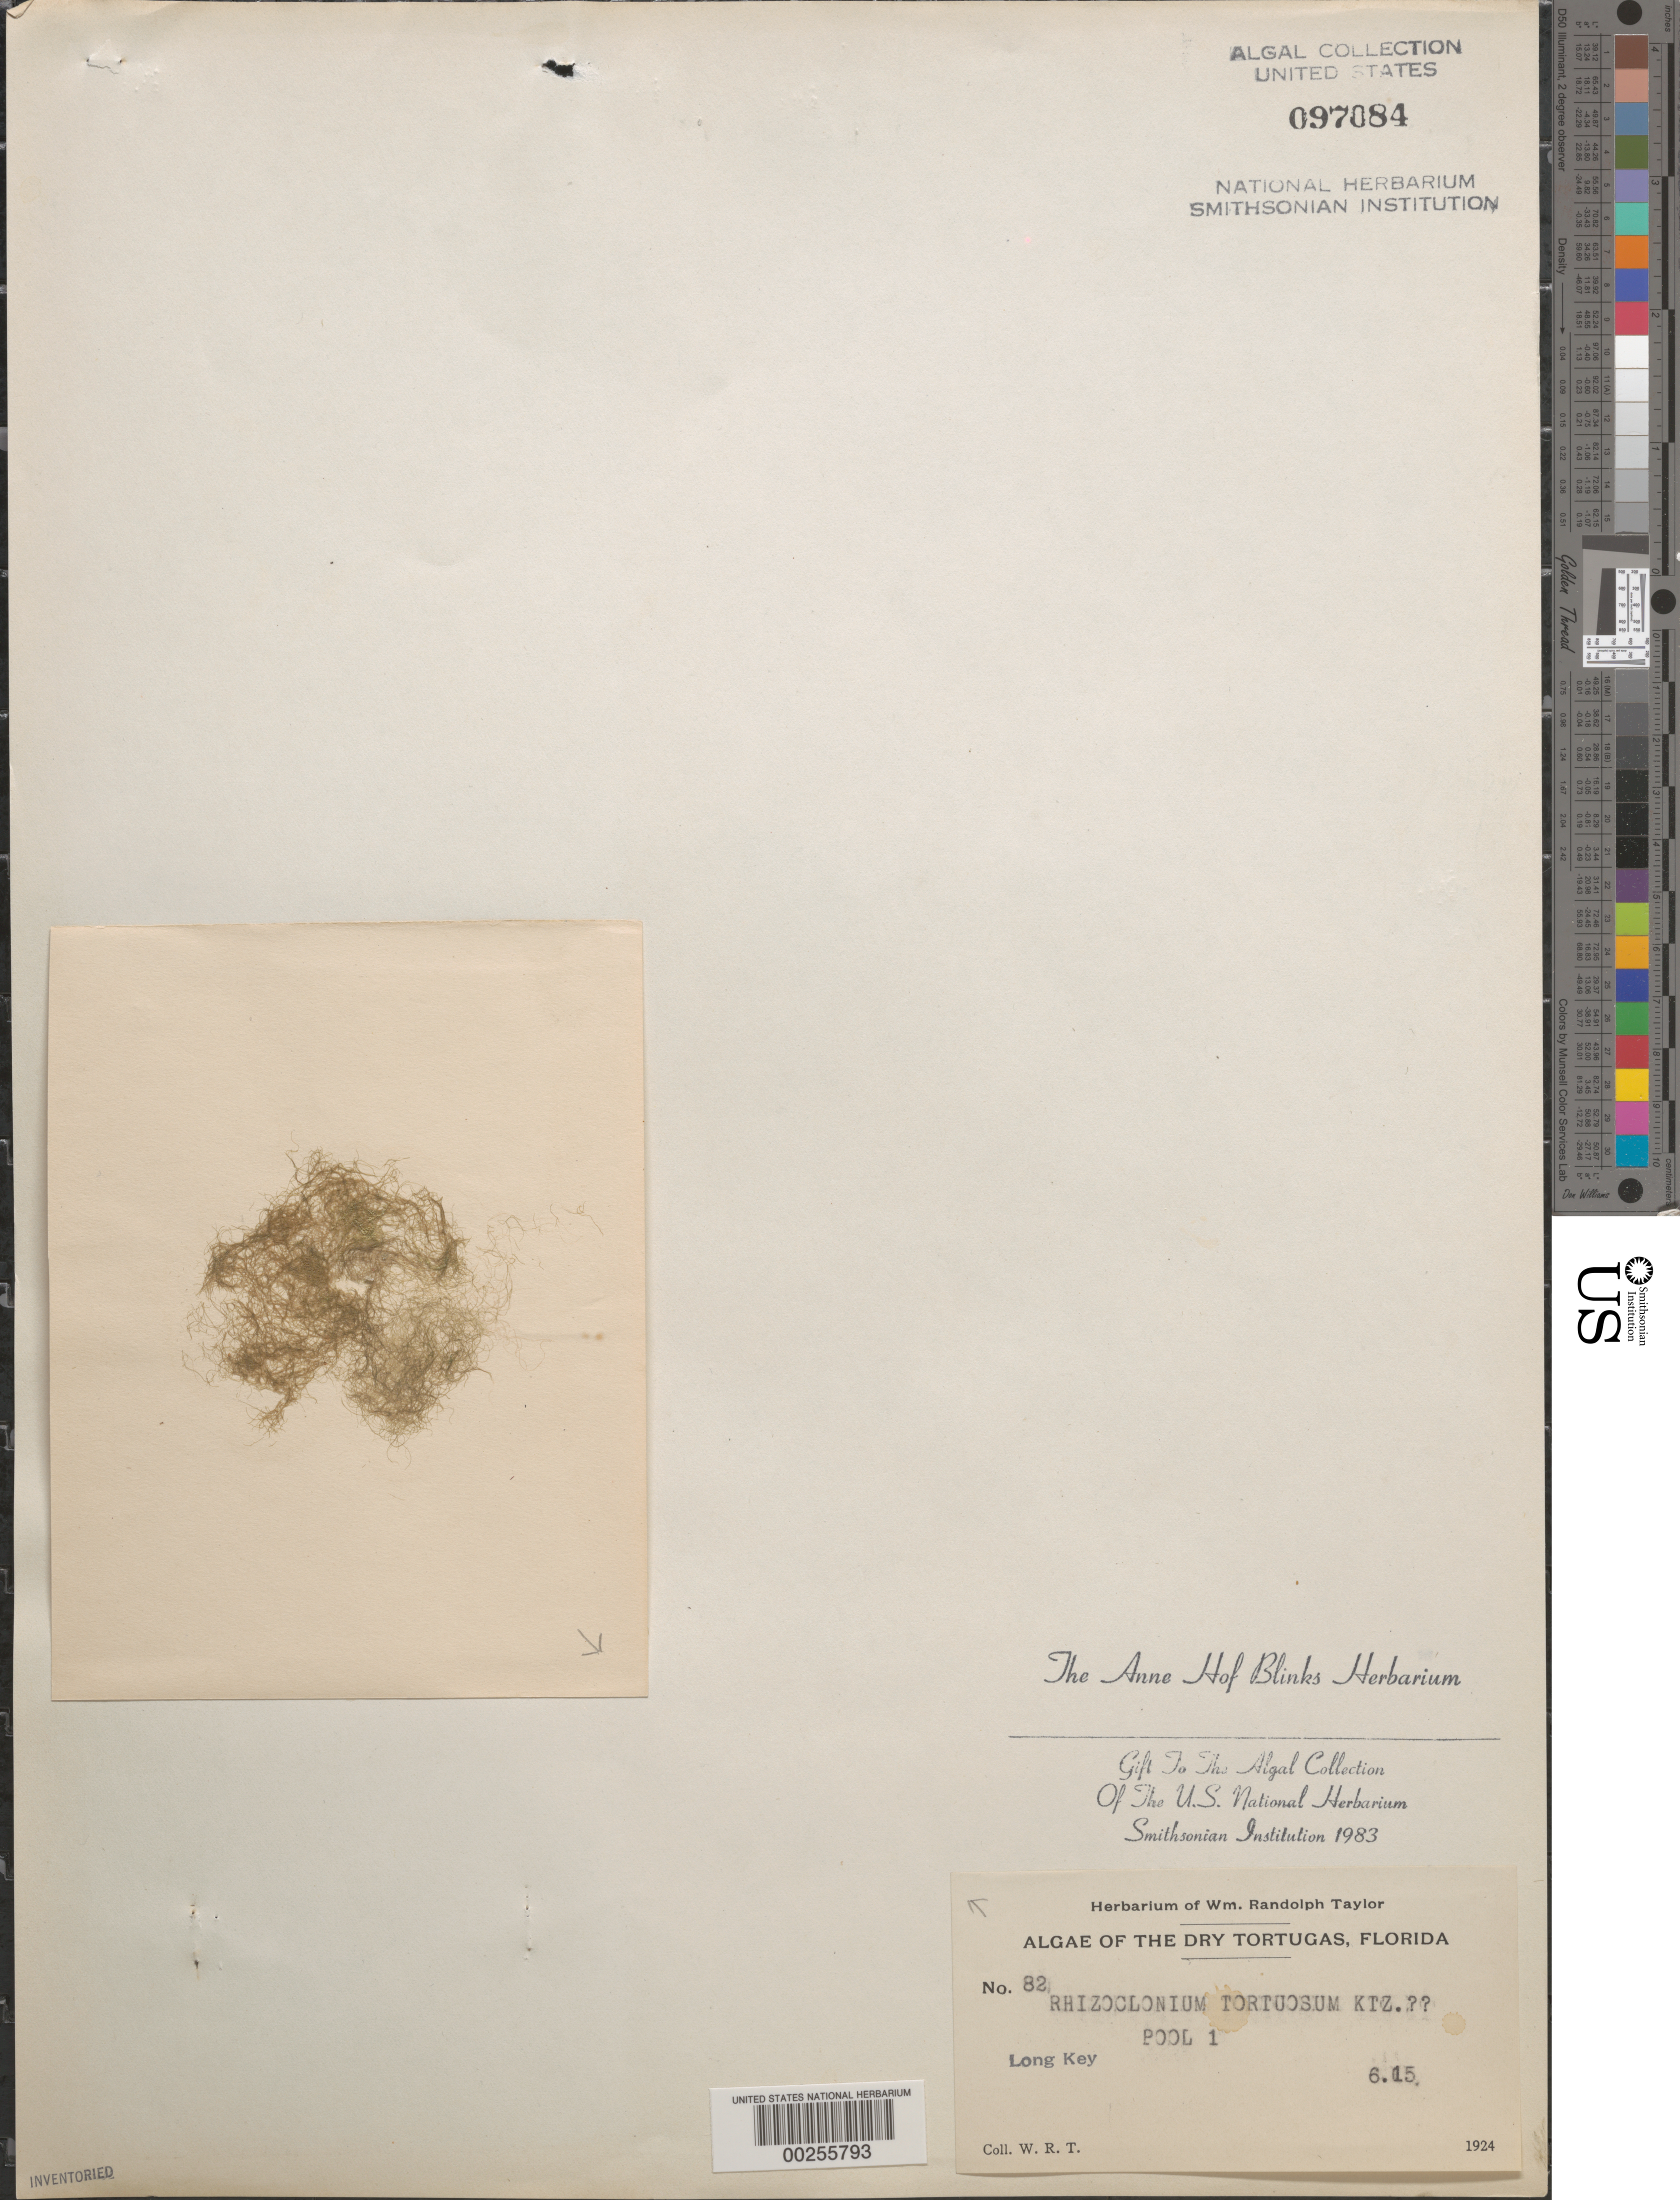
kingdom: Plantae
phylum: Chlorophyta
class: Ulvophyceae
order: Cladophorales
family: Cladophoraceae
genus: Chaetomorpha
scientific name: Chaetomorpha tortuosa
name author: (Dilwyn) Kütz.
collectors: W. R. Taylor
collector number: WRT 82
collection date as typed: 15 Jun 1924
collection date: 1924-06-15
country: United States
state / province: Florida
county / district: Monroe County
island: Long Key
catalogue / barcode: US 97084